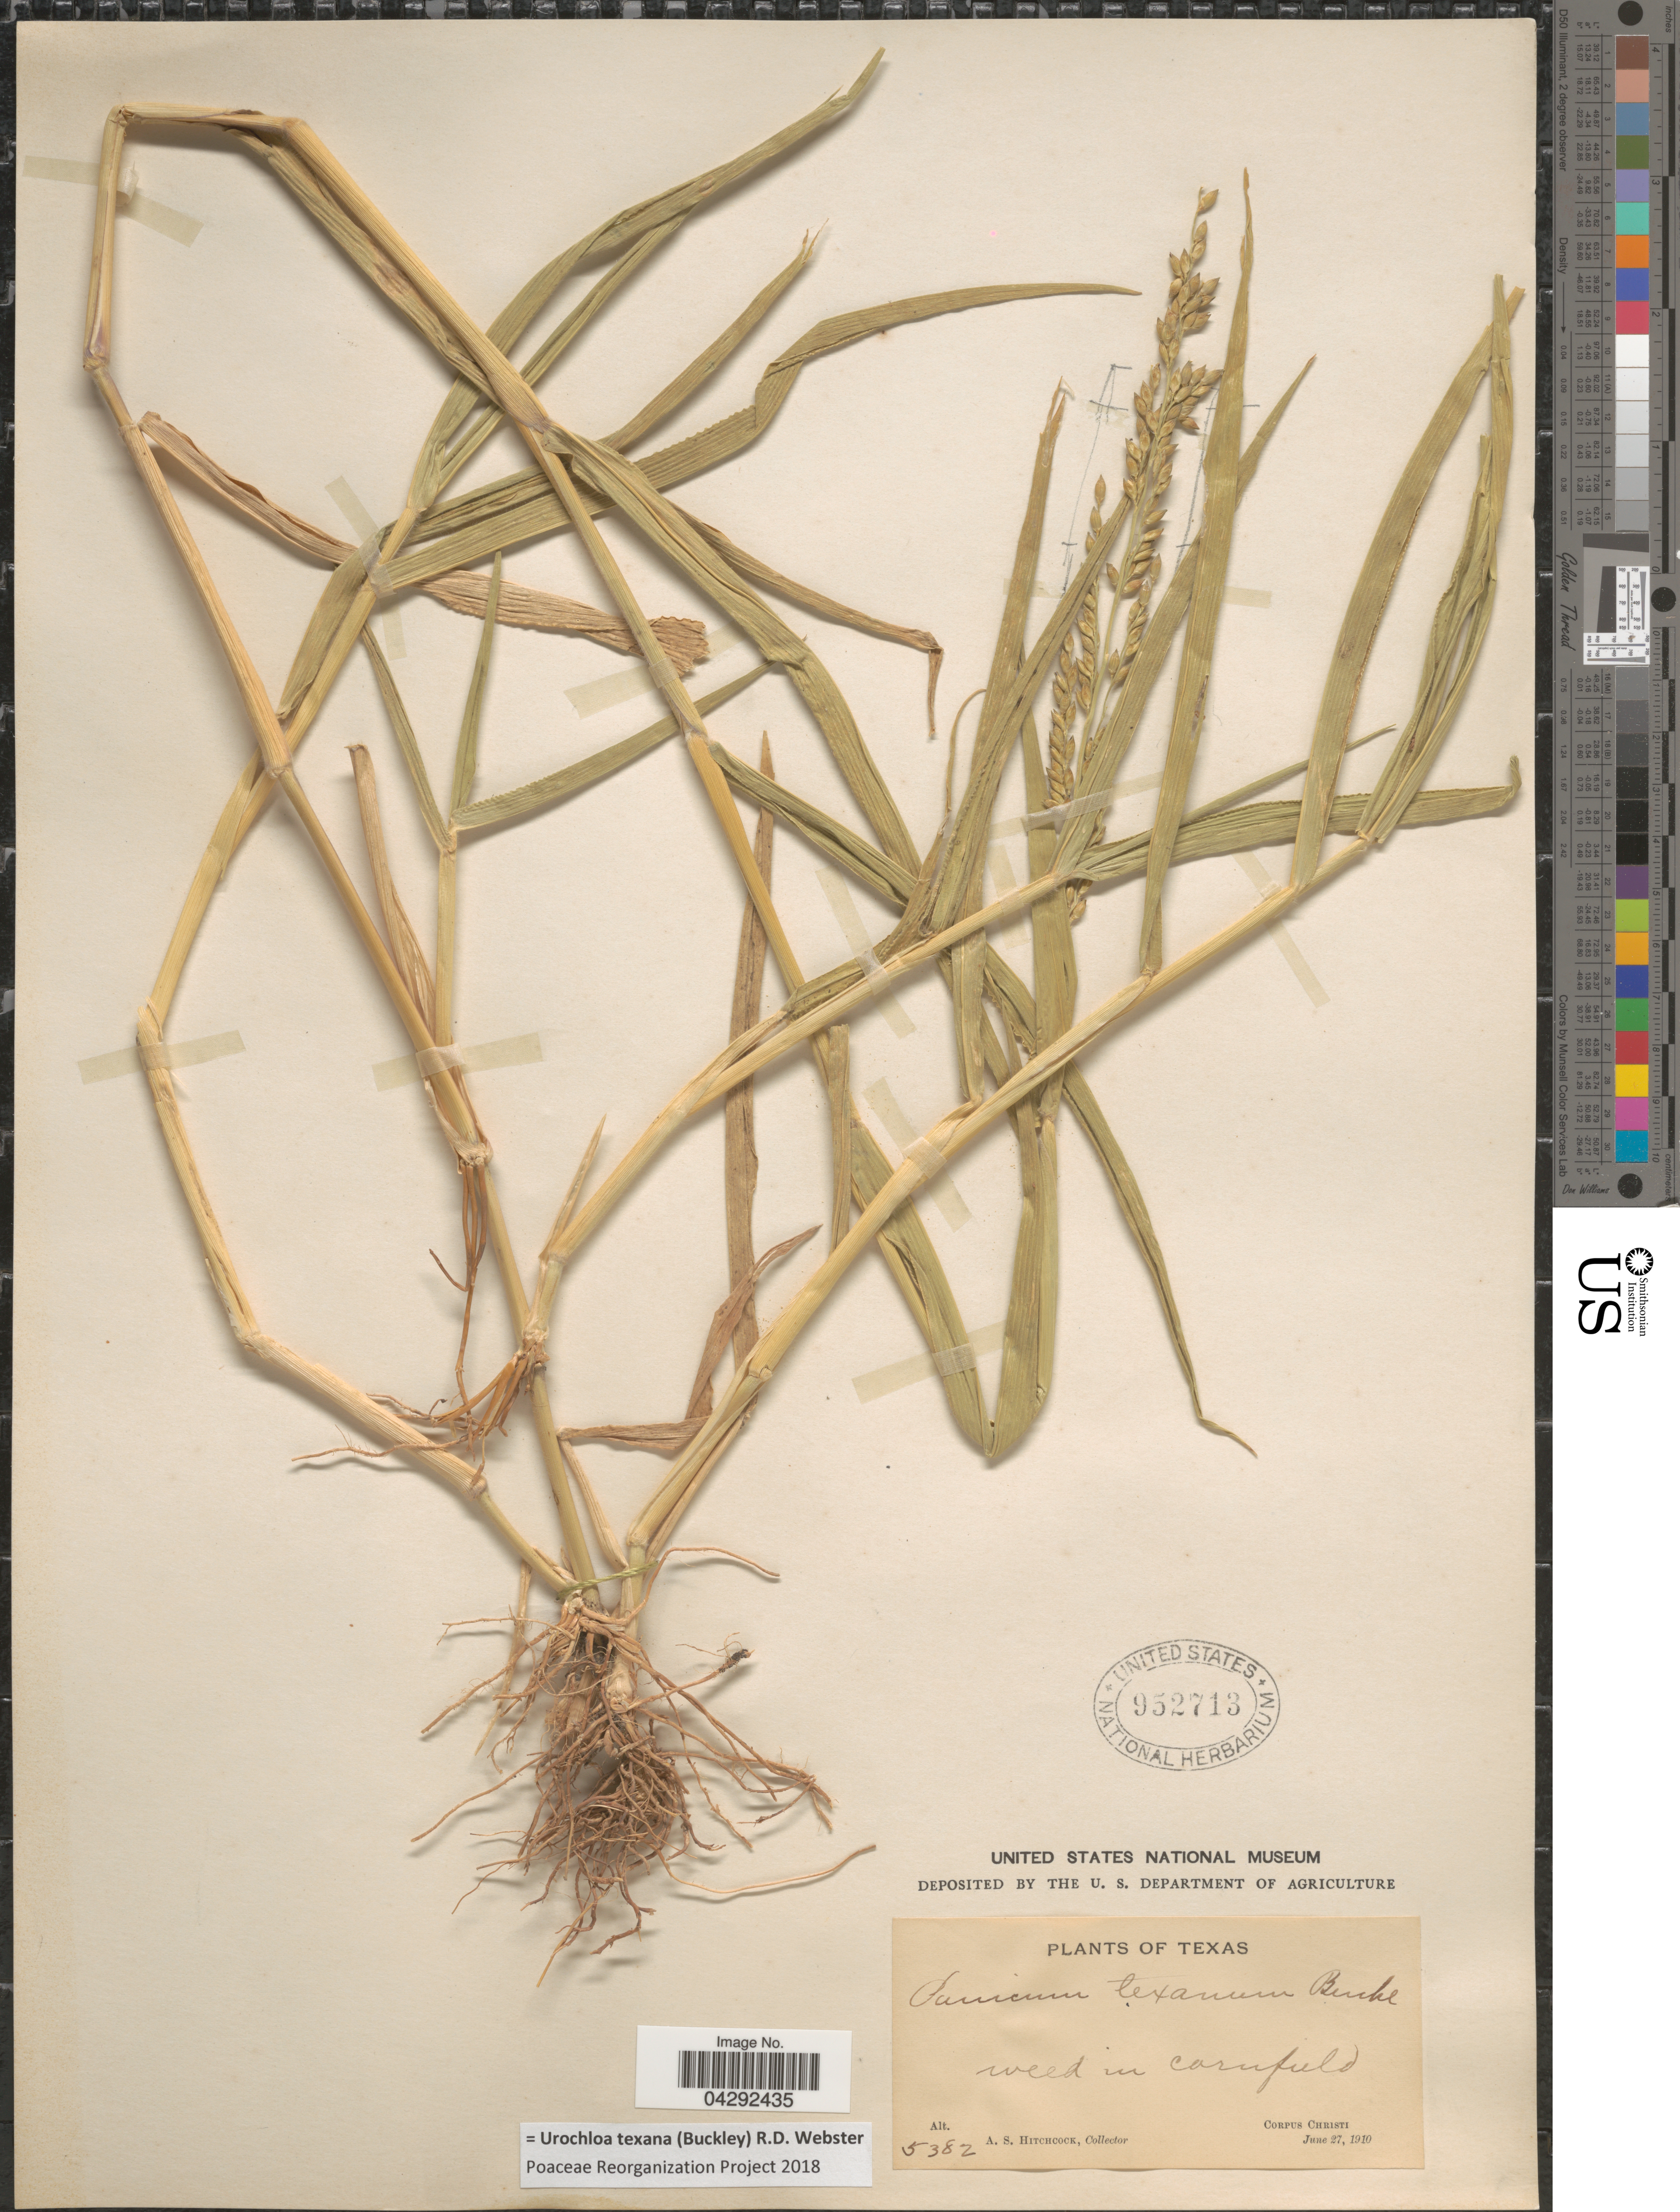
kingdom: Plantae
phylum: Tracheophyta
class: Liliopsida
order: Poales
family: Poaceae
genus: Urochloa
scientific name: Urochloa texana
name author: (Buckley) R.D. Webster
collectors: A. S. Hitchcock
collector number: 5382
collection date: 1910-06-27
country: United States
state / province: Texas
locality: Weed in cornfield. Corpus Christi.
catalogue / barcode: US 952713